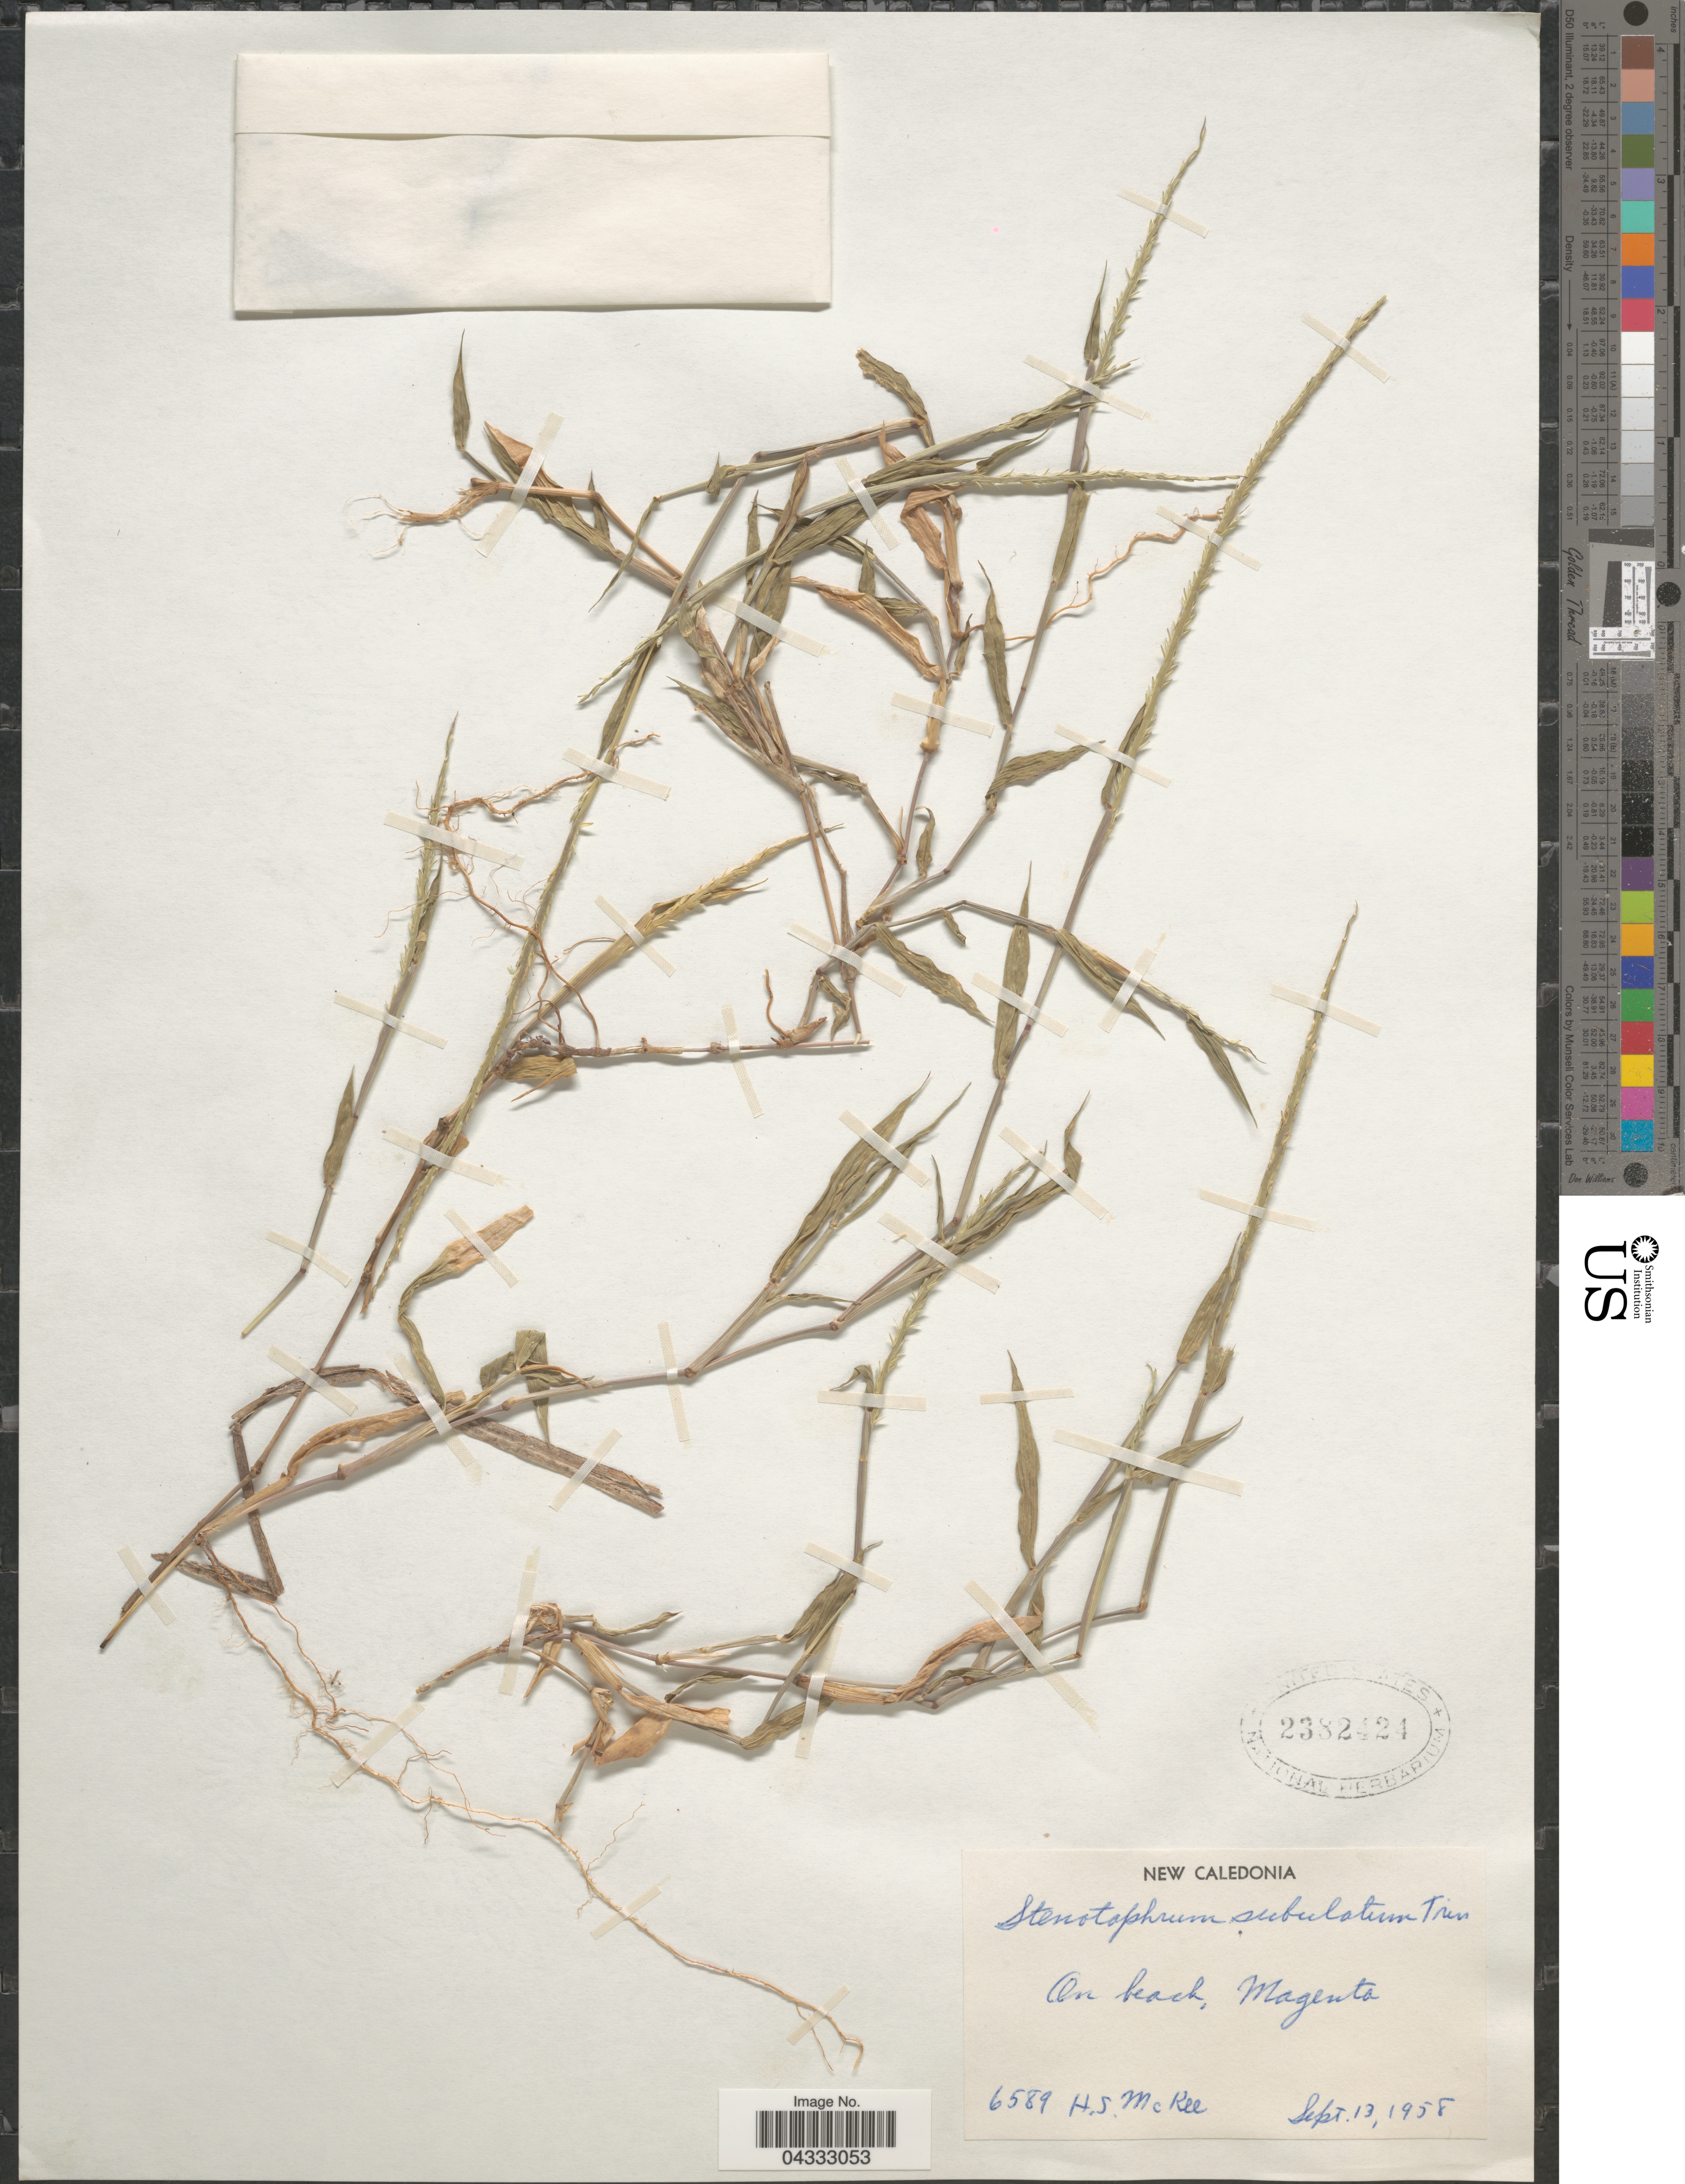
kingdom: Plantae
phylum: Tracheophyta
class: Liliopsida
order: Poales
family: Poaceae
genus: Stenotaphrum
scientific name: Stenotaphrum micranthum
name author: (Desv.) C.E. Hubb.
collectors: H. S. McKee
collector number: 6589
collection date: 1958-09-13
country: New Caledonia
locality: On beach, Magenta.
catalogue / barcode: US 2382424